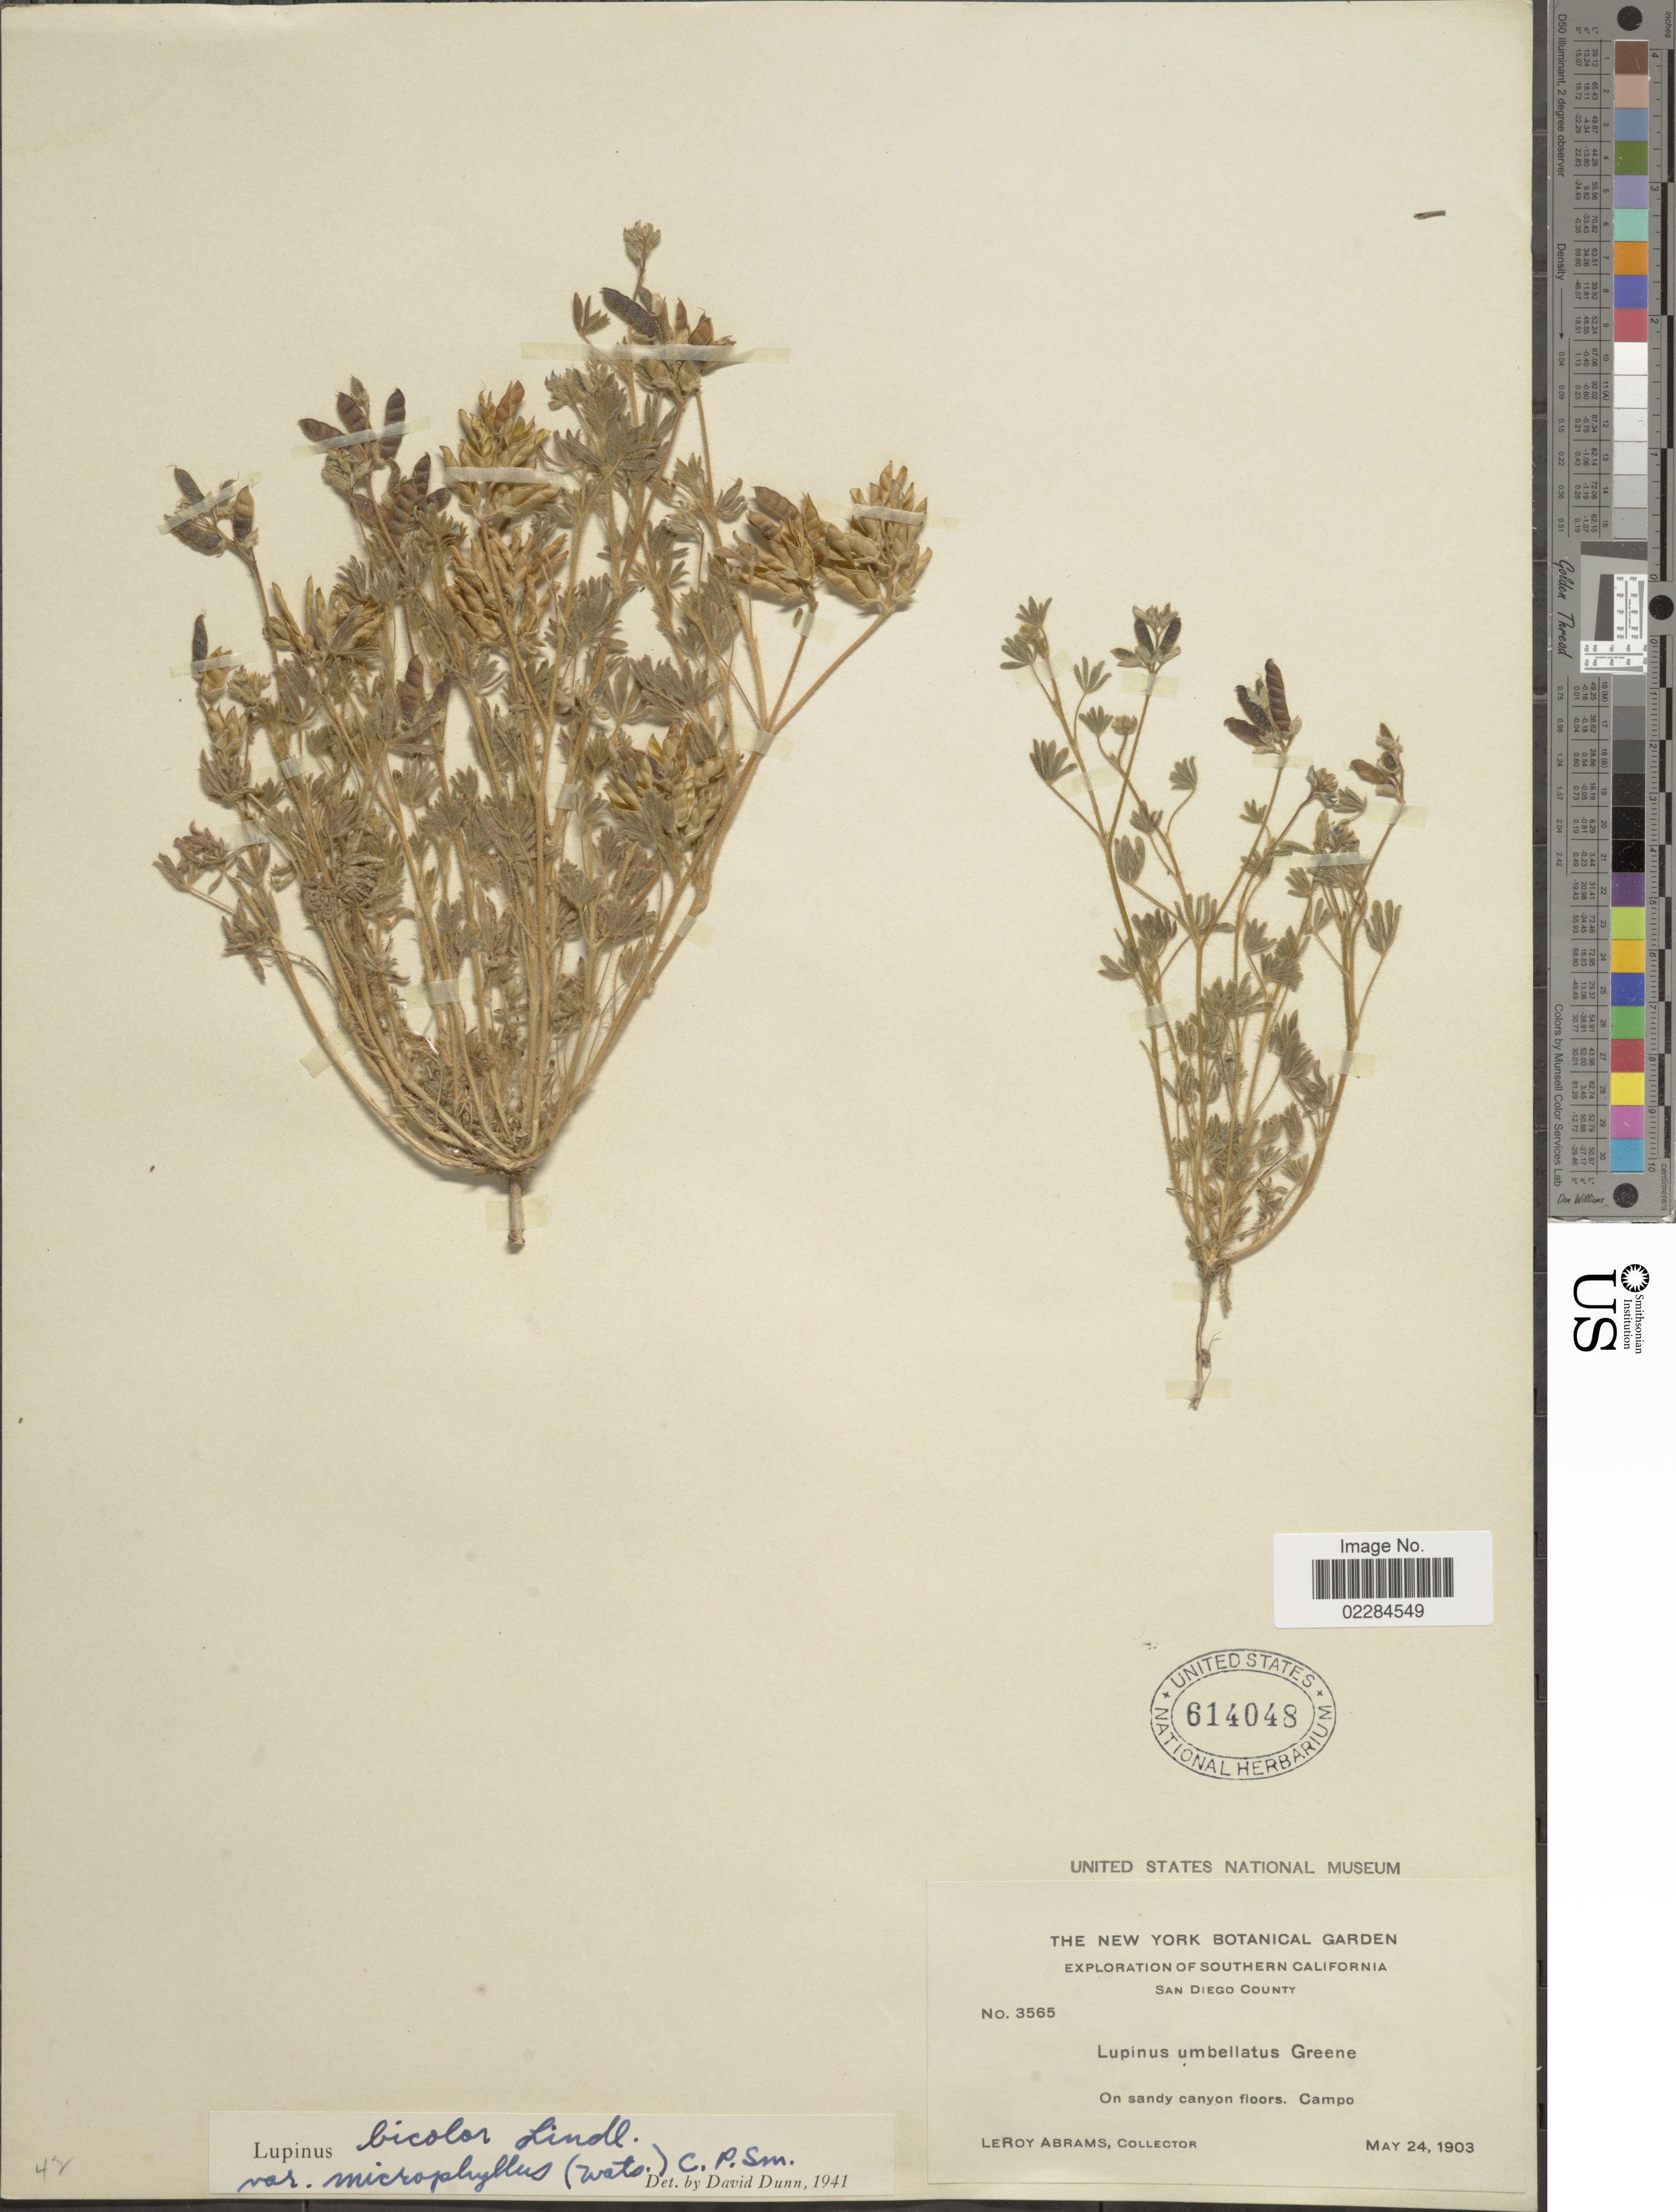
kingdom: Plantae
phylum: Tracheophyta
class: Magnoliopsida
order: Fabales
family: Fabaceae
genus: Lupinus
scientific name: Lupinus bicolor var. microphyllus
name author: Lindl.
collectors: L. Abrams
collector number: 3565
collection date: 1903-05-24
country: United States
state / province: California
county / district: San Diego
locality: Southern California, San Diego County, On sandy canyon floors. Campo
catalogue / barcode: US 614048